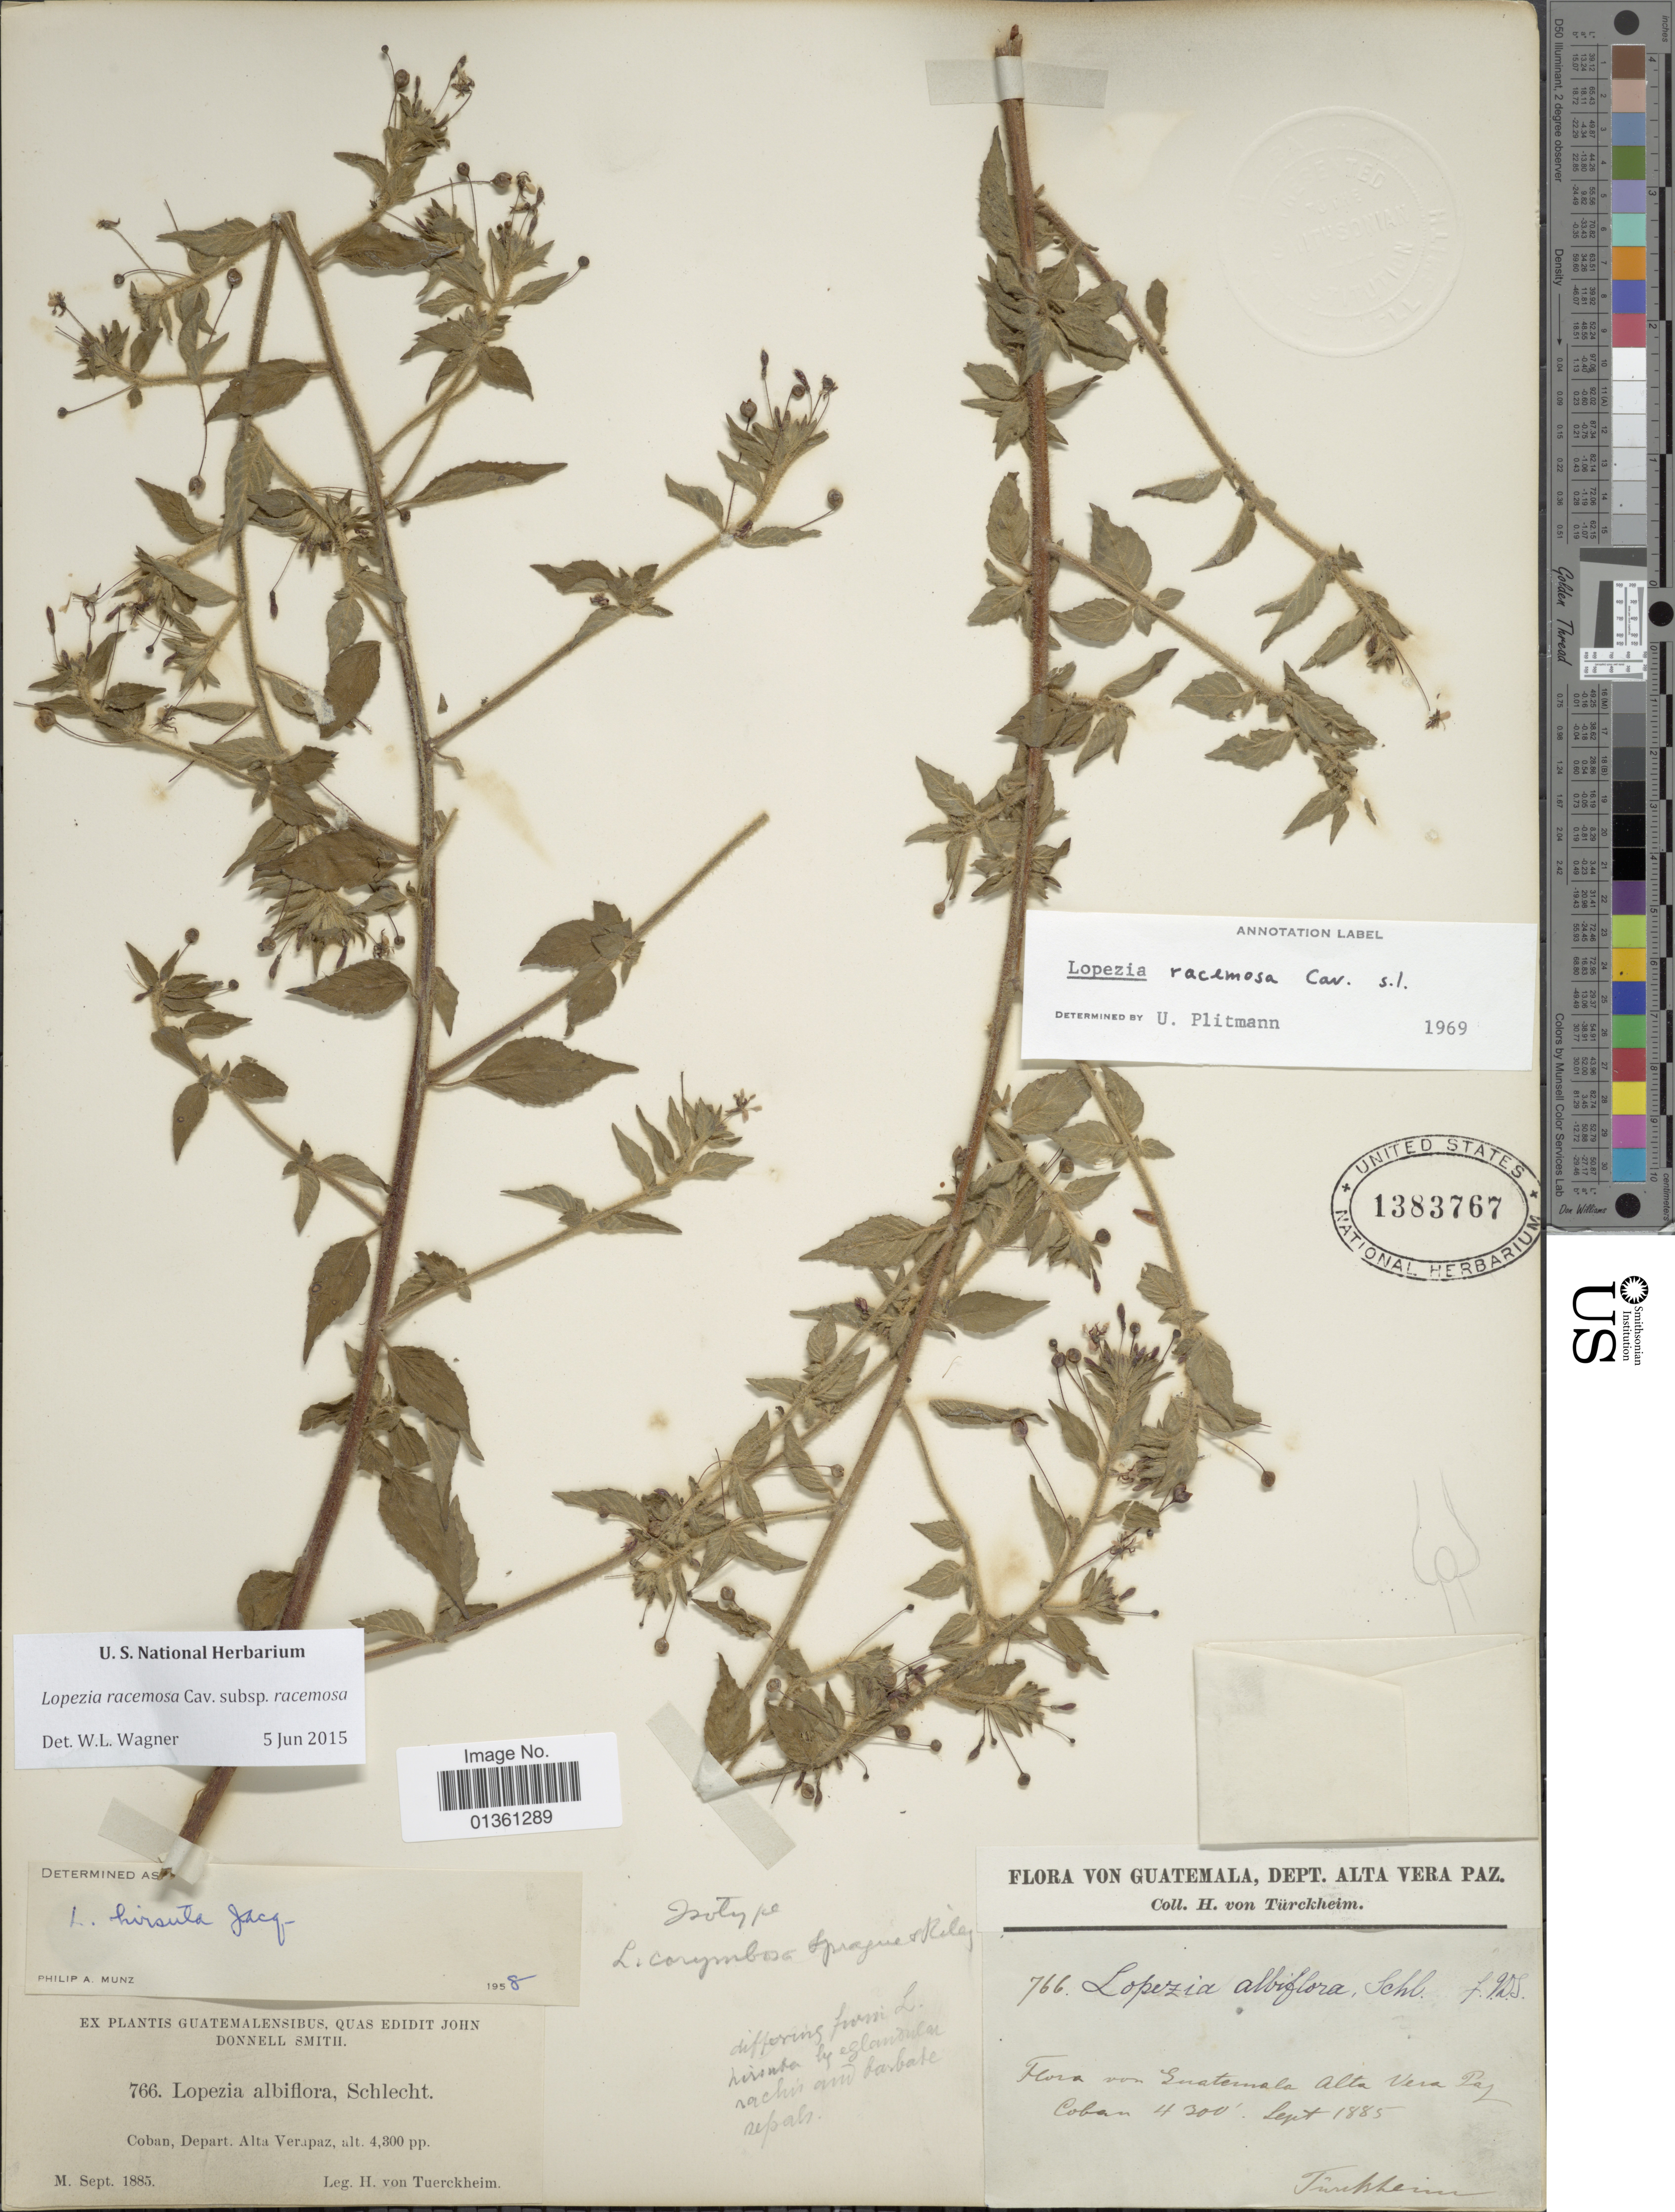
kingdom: Plantae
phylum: Tracheophyta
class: Magnoliopsida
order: Myrtales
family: Onagraceae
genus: Lopezia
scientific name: Lopezia racemosa subsp. racemosa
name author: Cav.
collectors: H. von Türckheim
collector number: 766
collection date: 1885-09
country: Guatemala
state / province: Alta Verapaz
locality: Coban.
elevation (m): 1311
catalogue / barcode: US 1383767